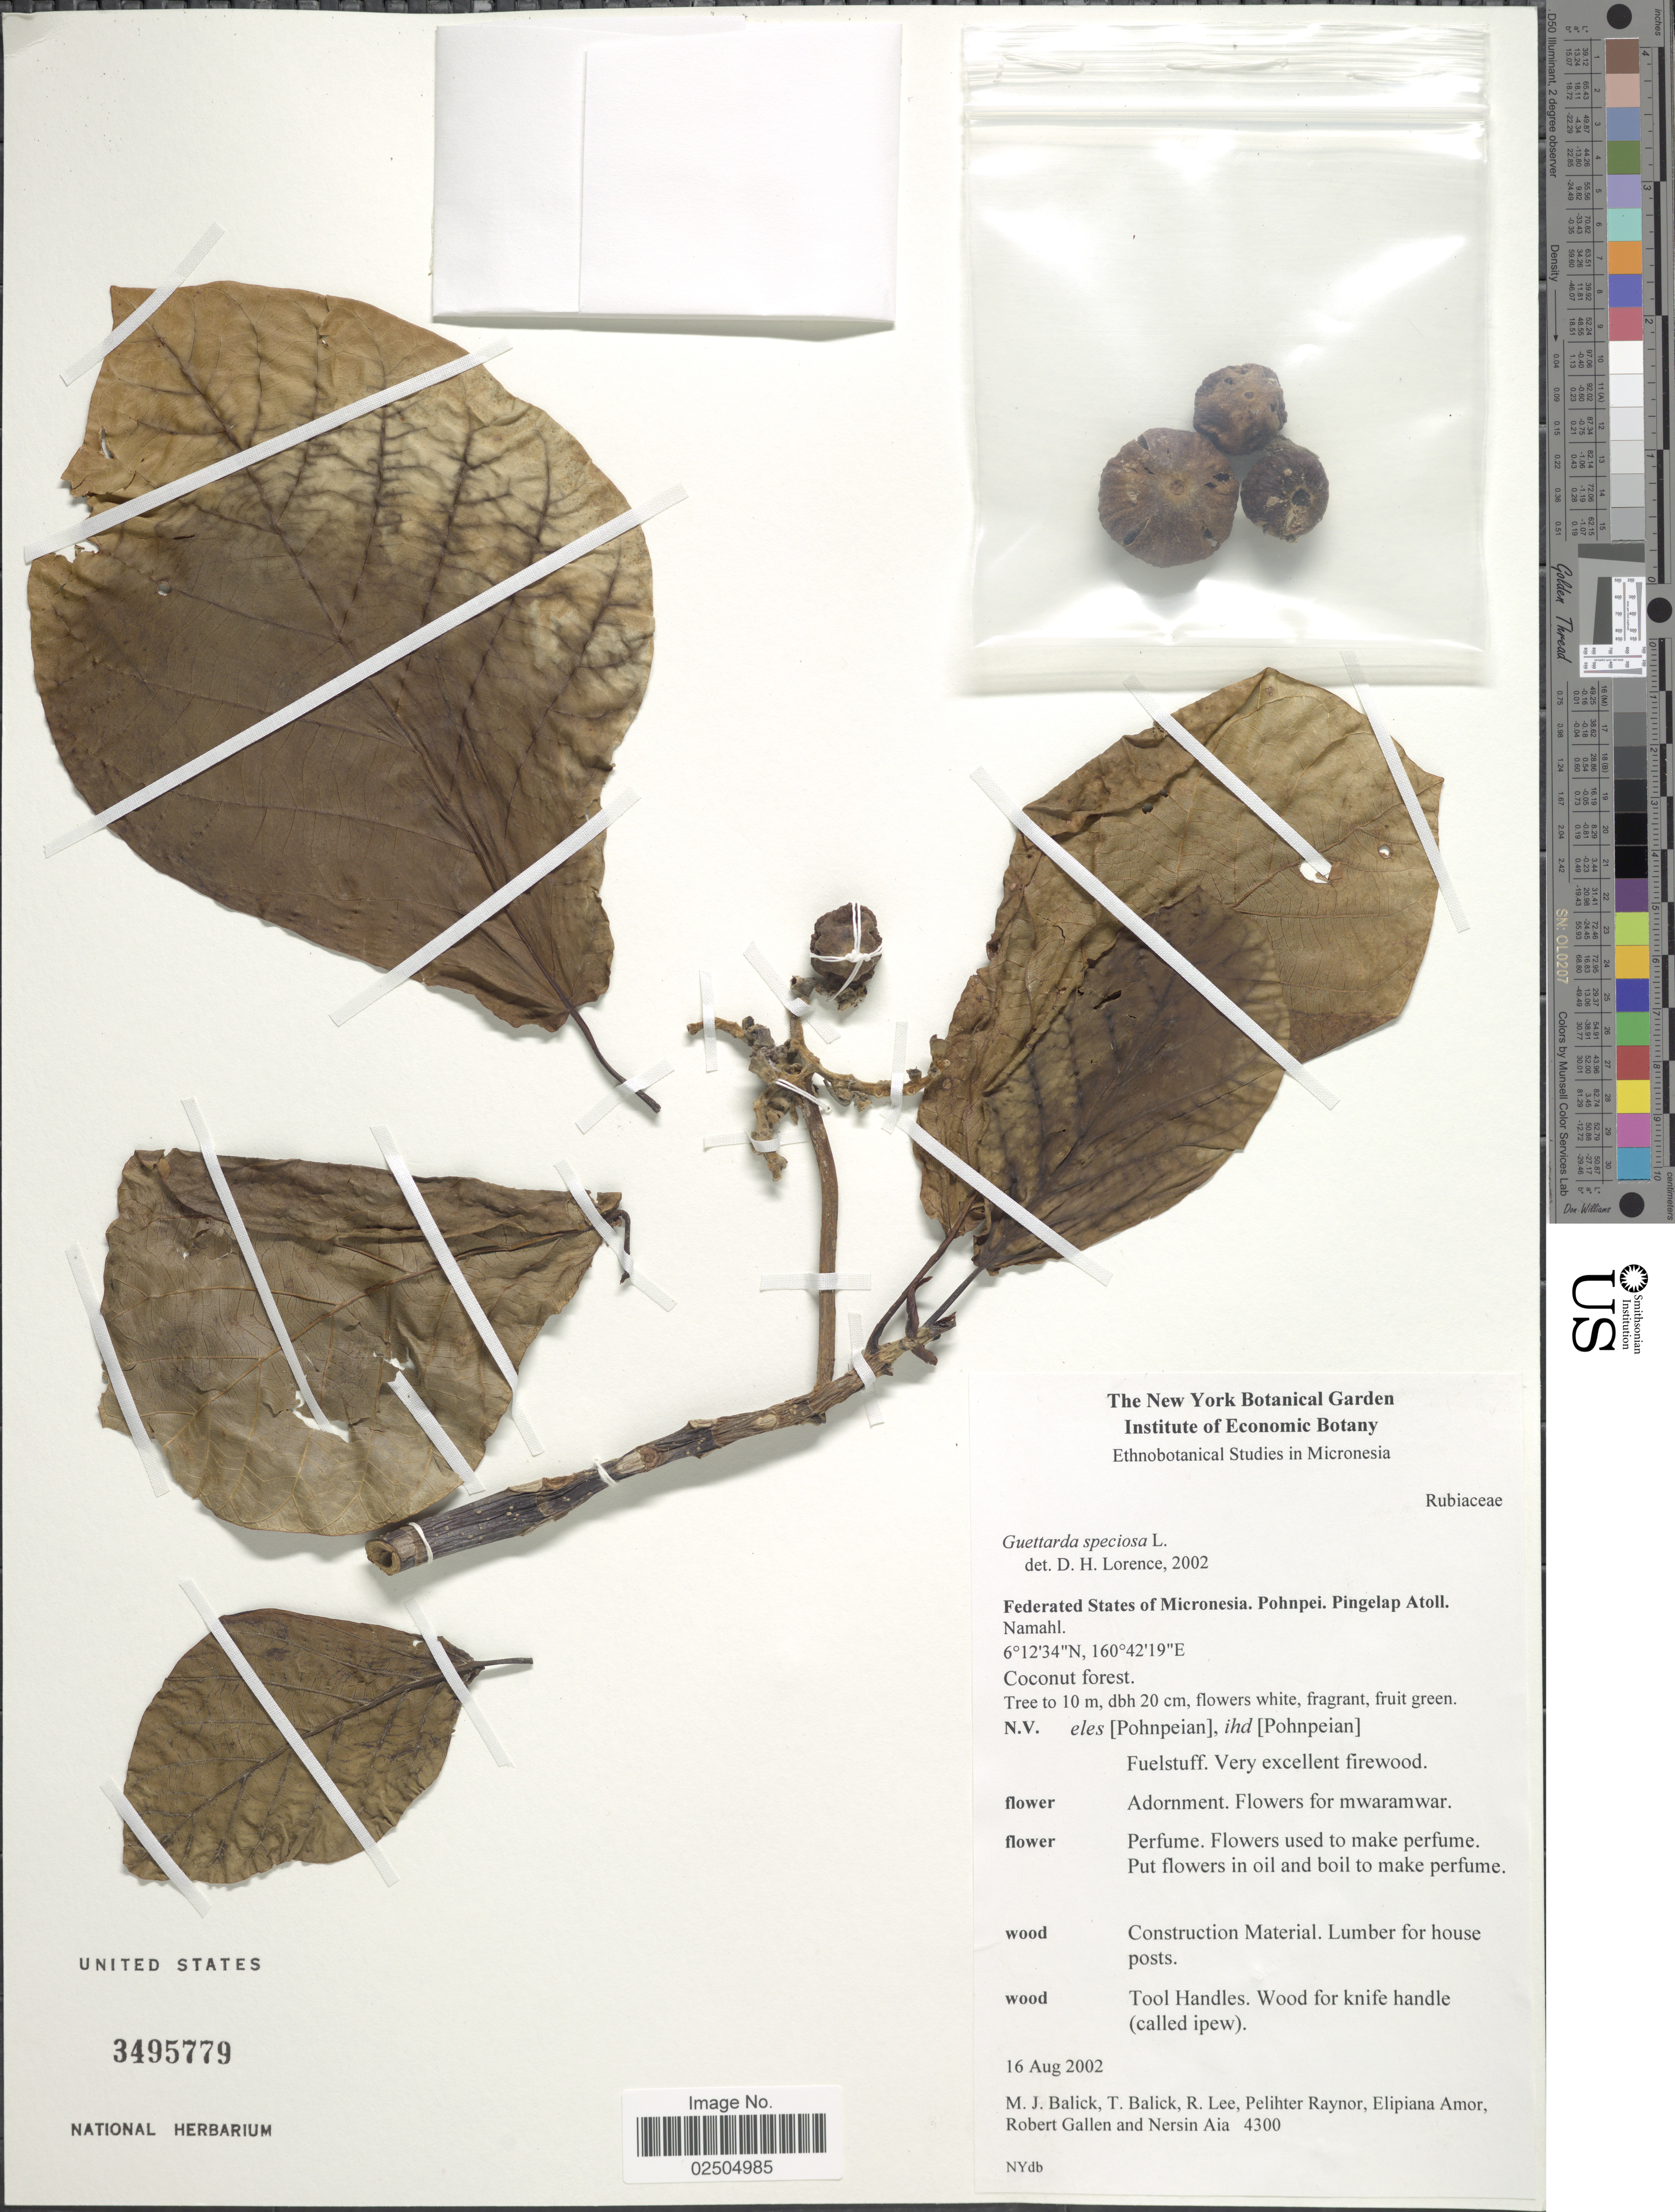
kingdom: Plantae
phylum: Tracheophyta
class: Magnoliopsida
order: Gentianales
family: Rubiaceae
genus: Guettarda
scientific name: Guettarda speciosa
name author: L.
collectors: M. J. Balick, T. Balick, R. Lee, P. Raynor & et al.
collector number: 4300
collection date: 2002-08-16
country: Micronesia, Federated States of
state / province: Pohnpei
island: Pingelap Atoll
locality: Pingelap Atoll, Namahl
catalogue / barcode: US 3495779